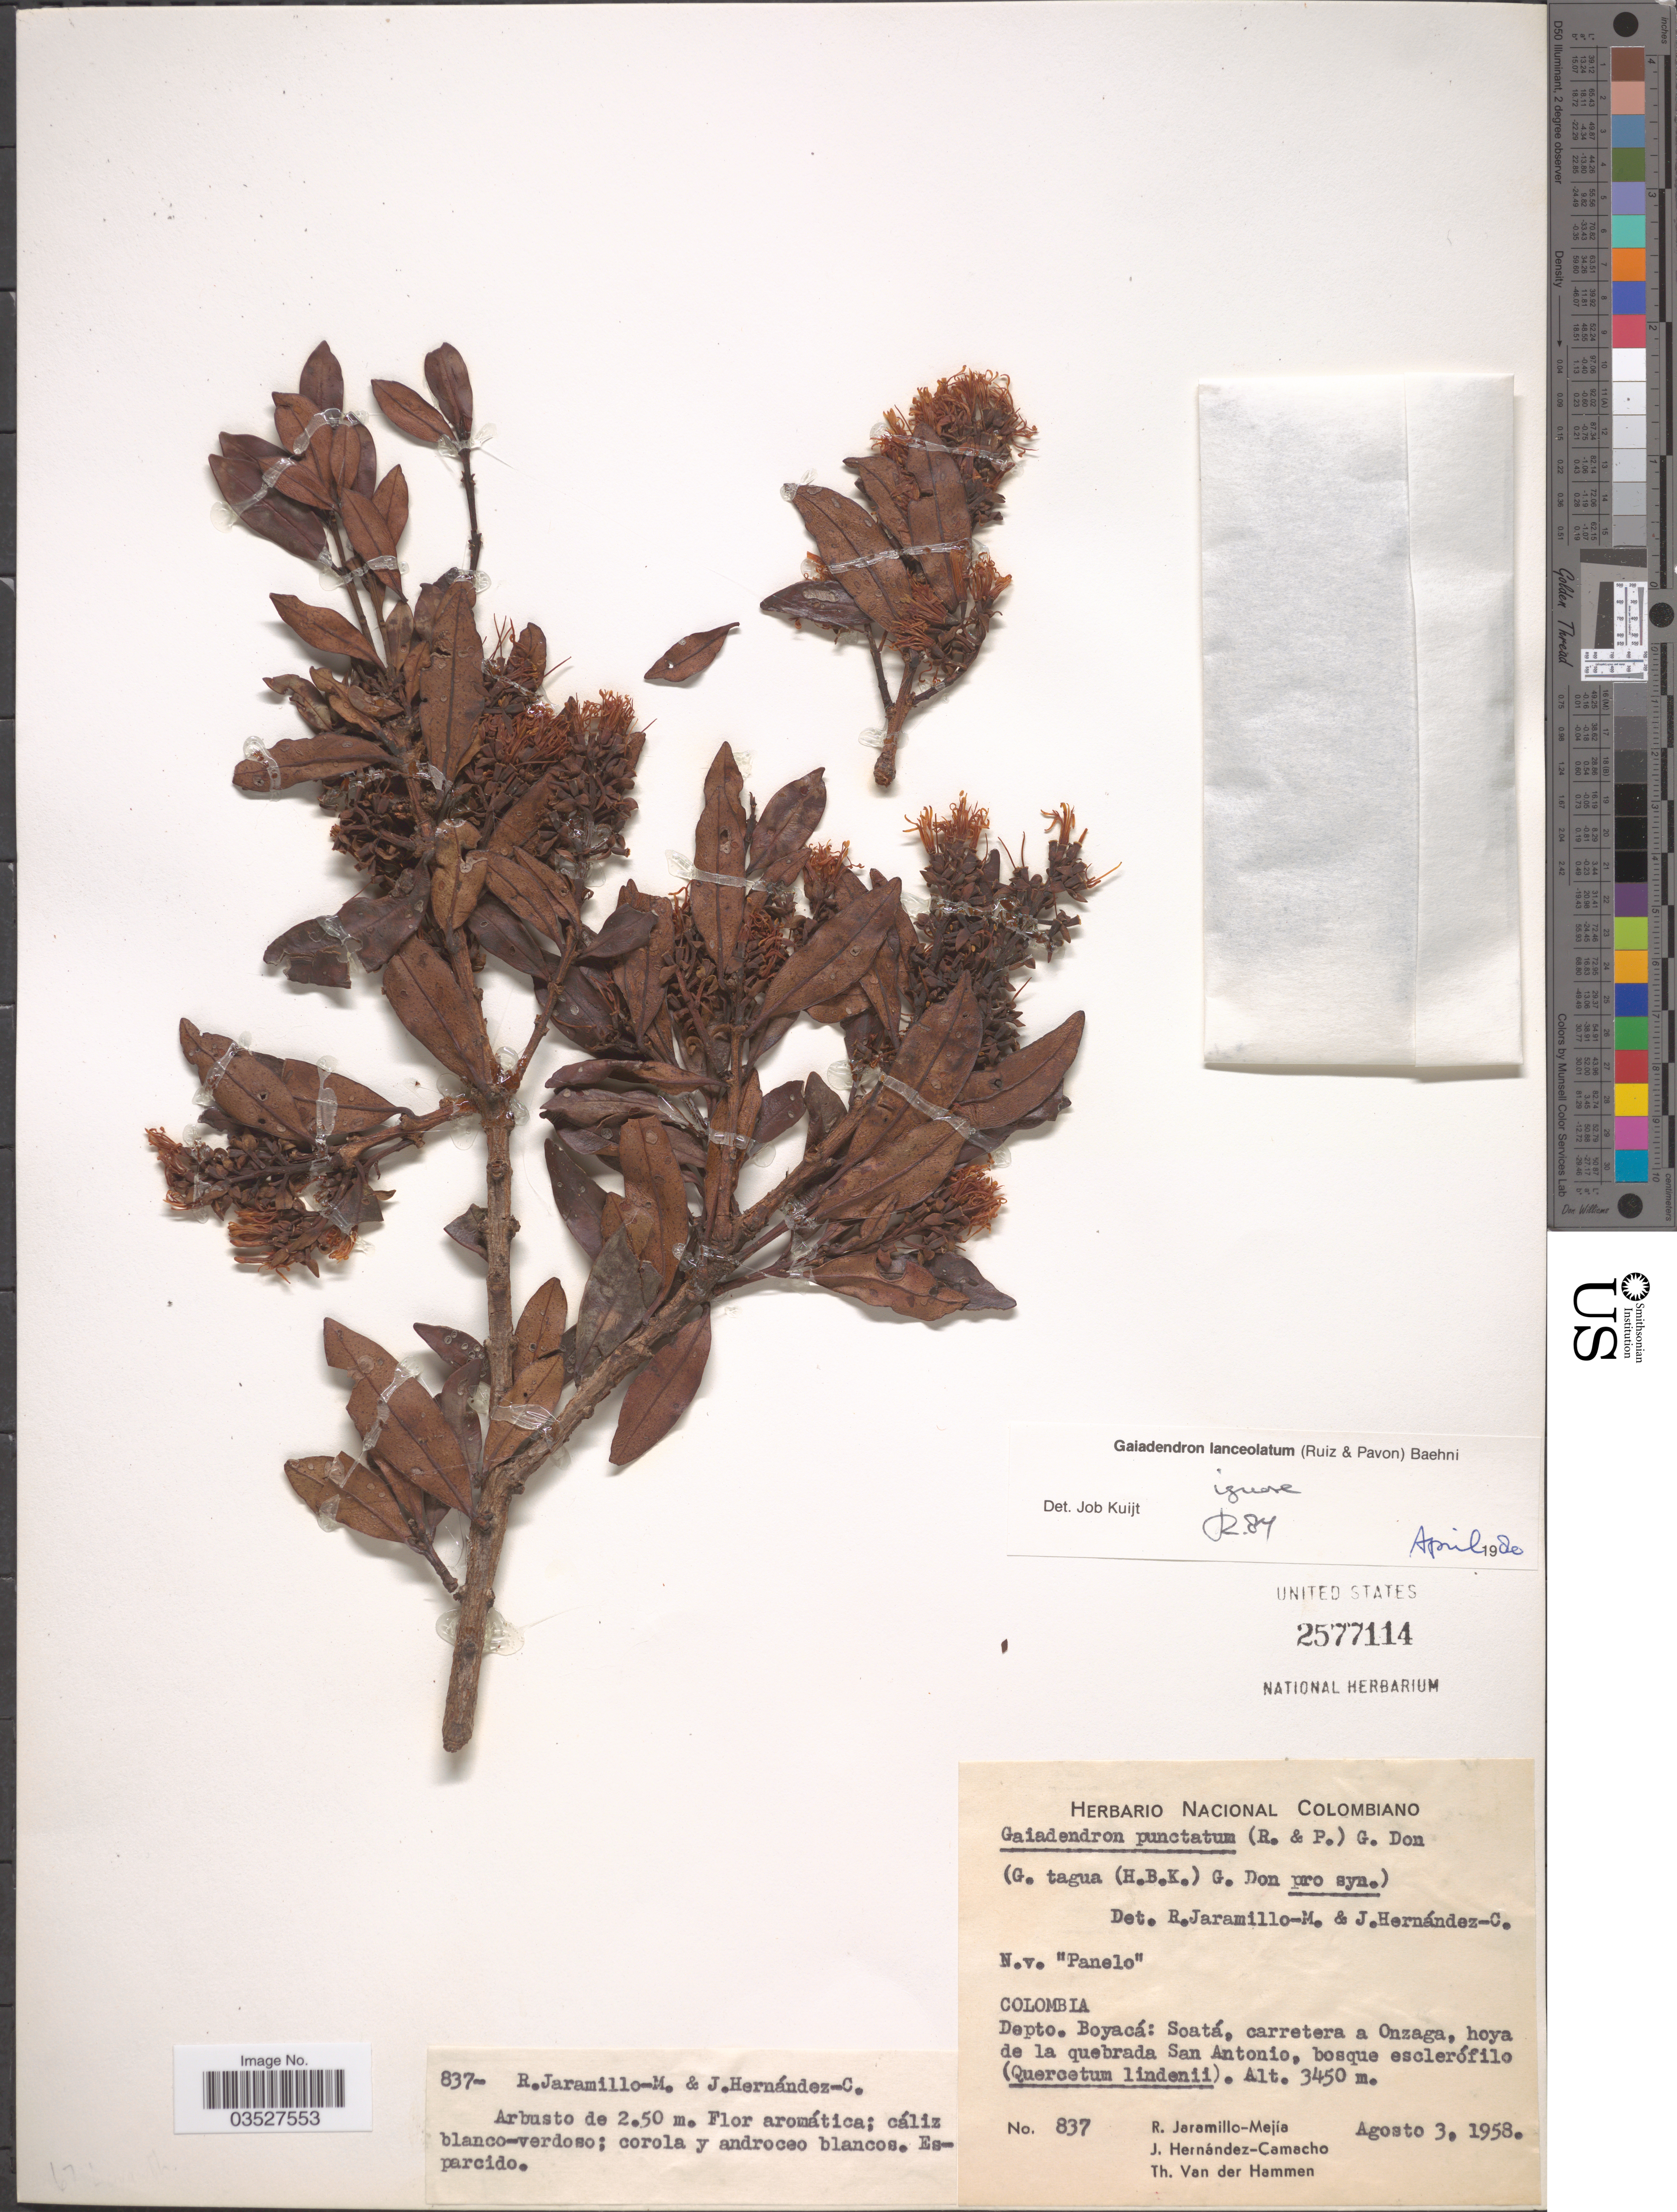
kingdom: Plantae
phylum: Tracheophyta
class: Magnoliopsida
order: Santalales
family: Loranthaceae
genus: Gaiadendron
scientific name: Gaiadendron punctatum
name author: (Ruiz & Pav.) G. Don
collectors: R. Jaramillo M., J. Hernández-Camacho & T. Van der Hammen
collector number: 837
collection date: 1958-08-03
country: Colombia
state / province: Boyacá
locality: Depto. Boyacá: Soatá, carretera a Onzaga, hoya de la quebrada San Antonio.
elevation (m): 3450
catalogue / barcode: US 2577114